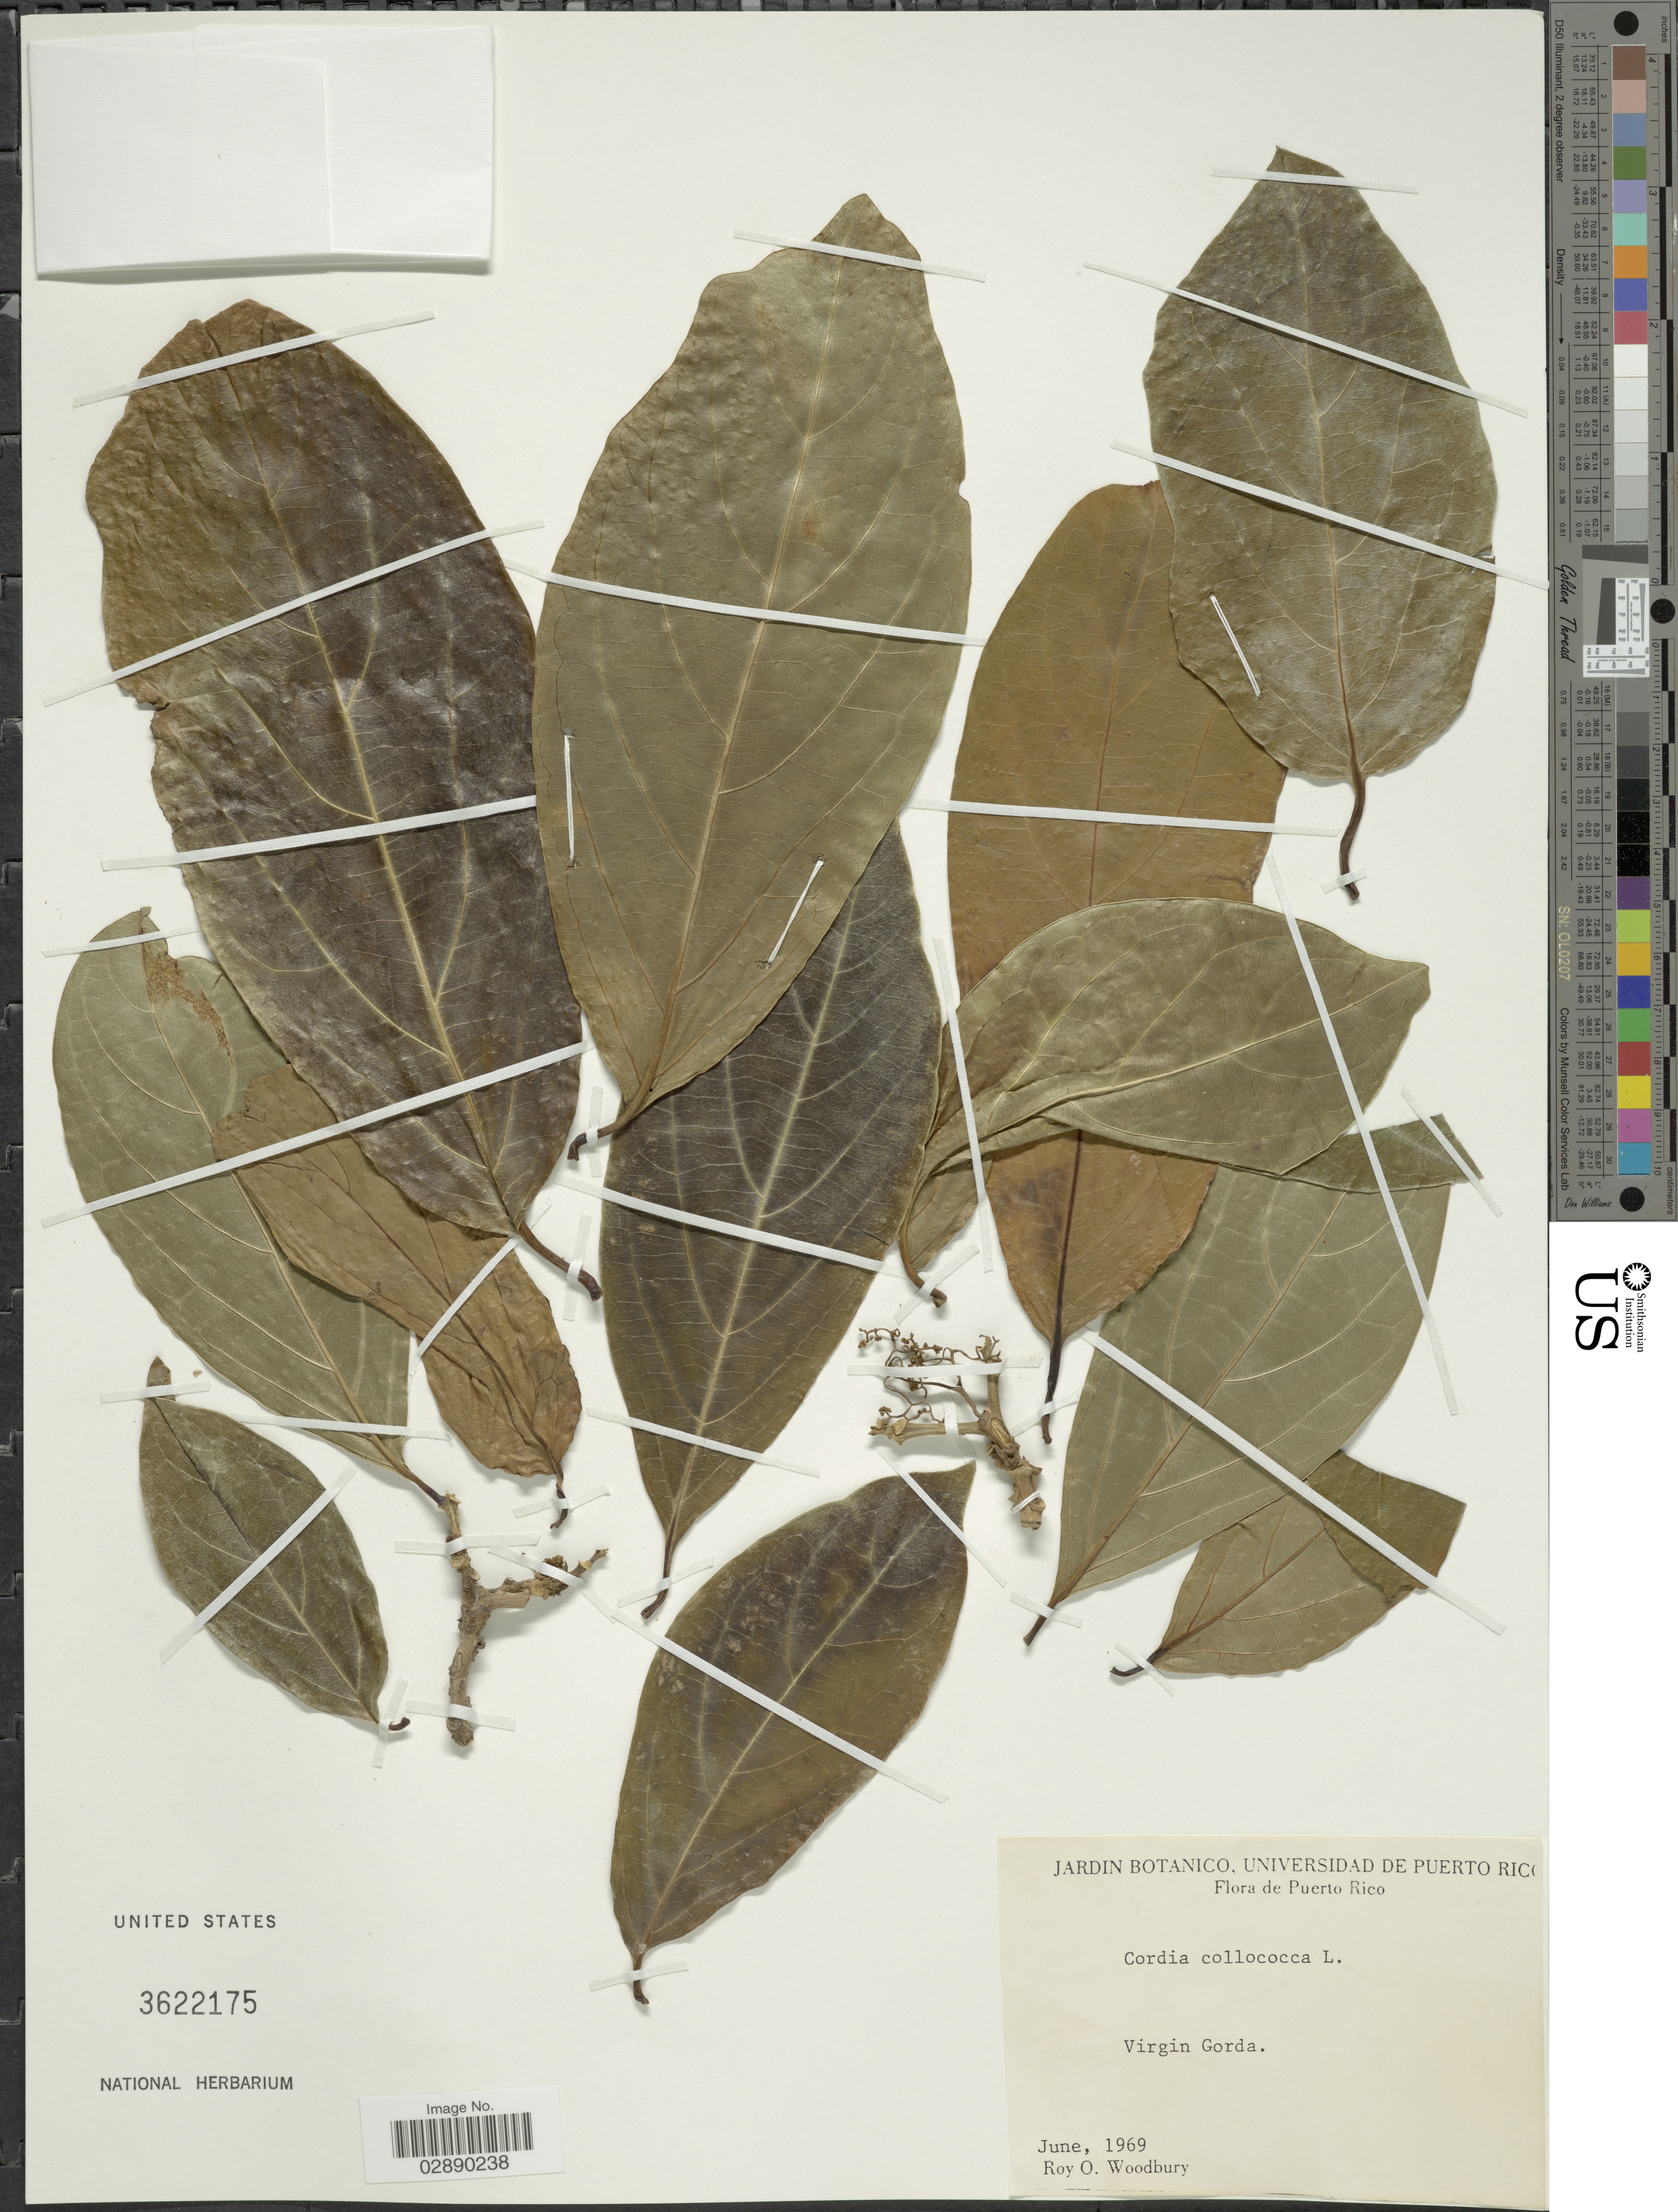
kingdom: Plantae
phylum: Tracheophyta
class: Magnoliopsida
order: Boraginales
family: Cordiaceae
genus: Cordia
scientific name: Cordia collococca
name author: L.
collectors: R. Woodbury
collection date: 1969-06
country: Puerto Rico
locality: Virgin Gorda.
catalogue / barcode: US 3622175